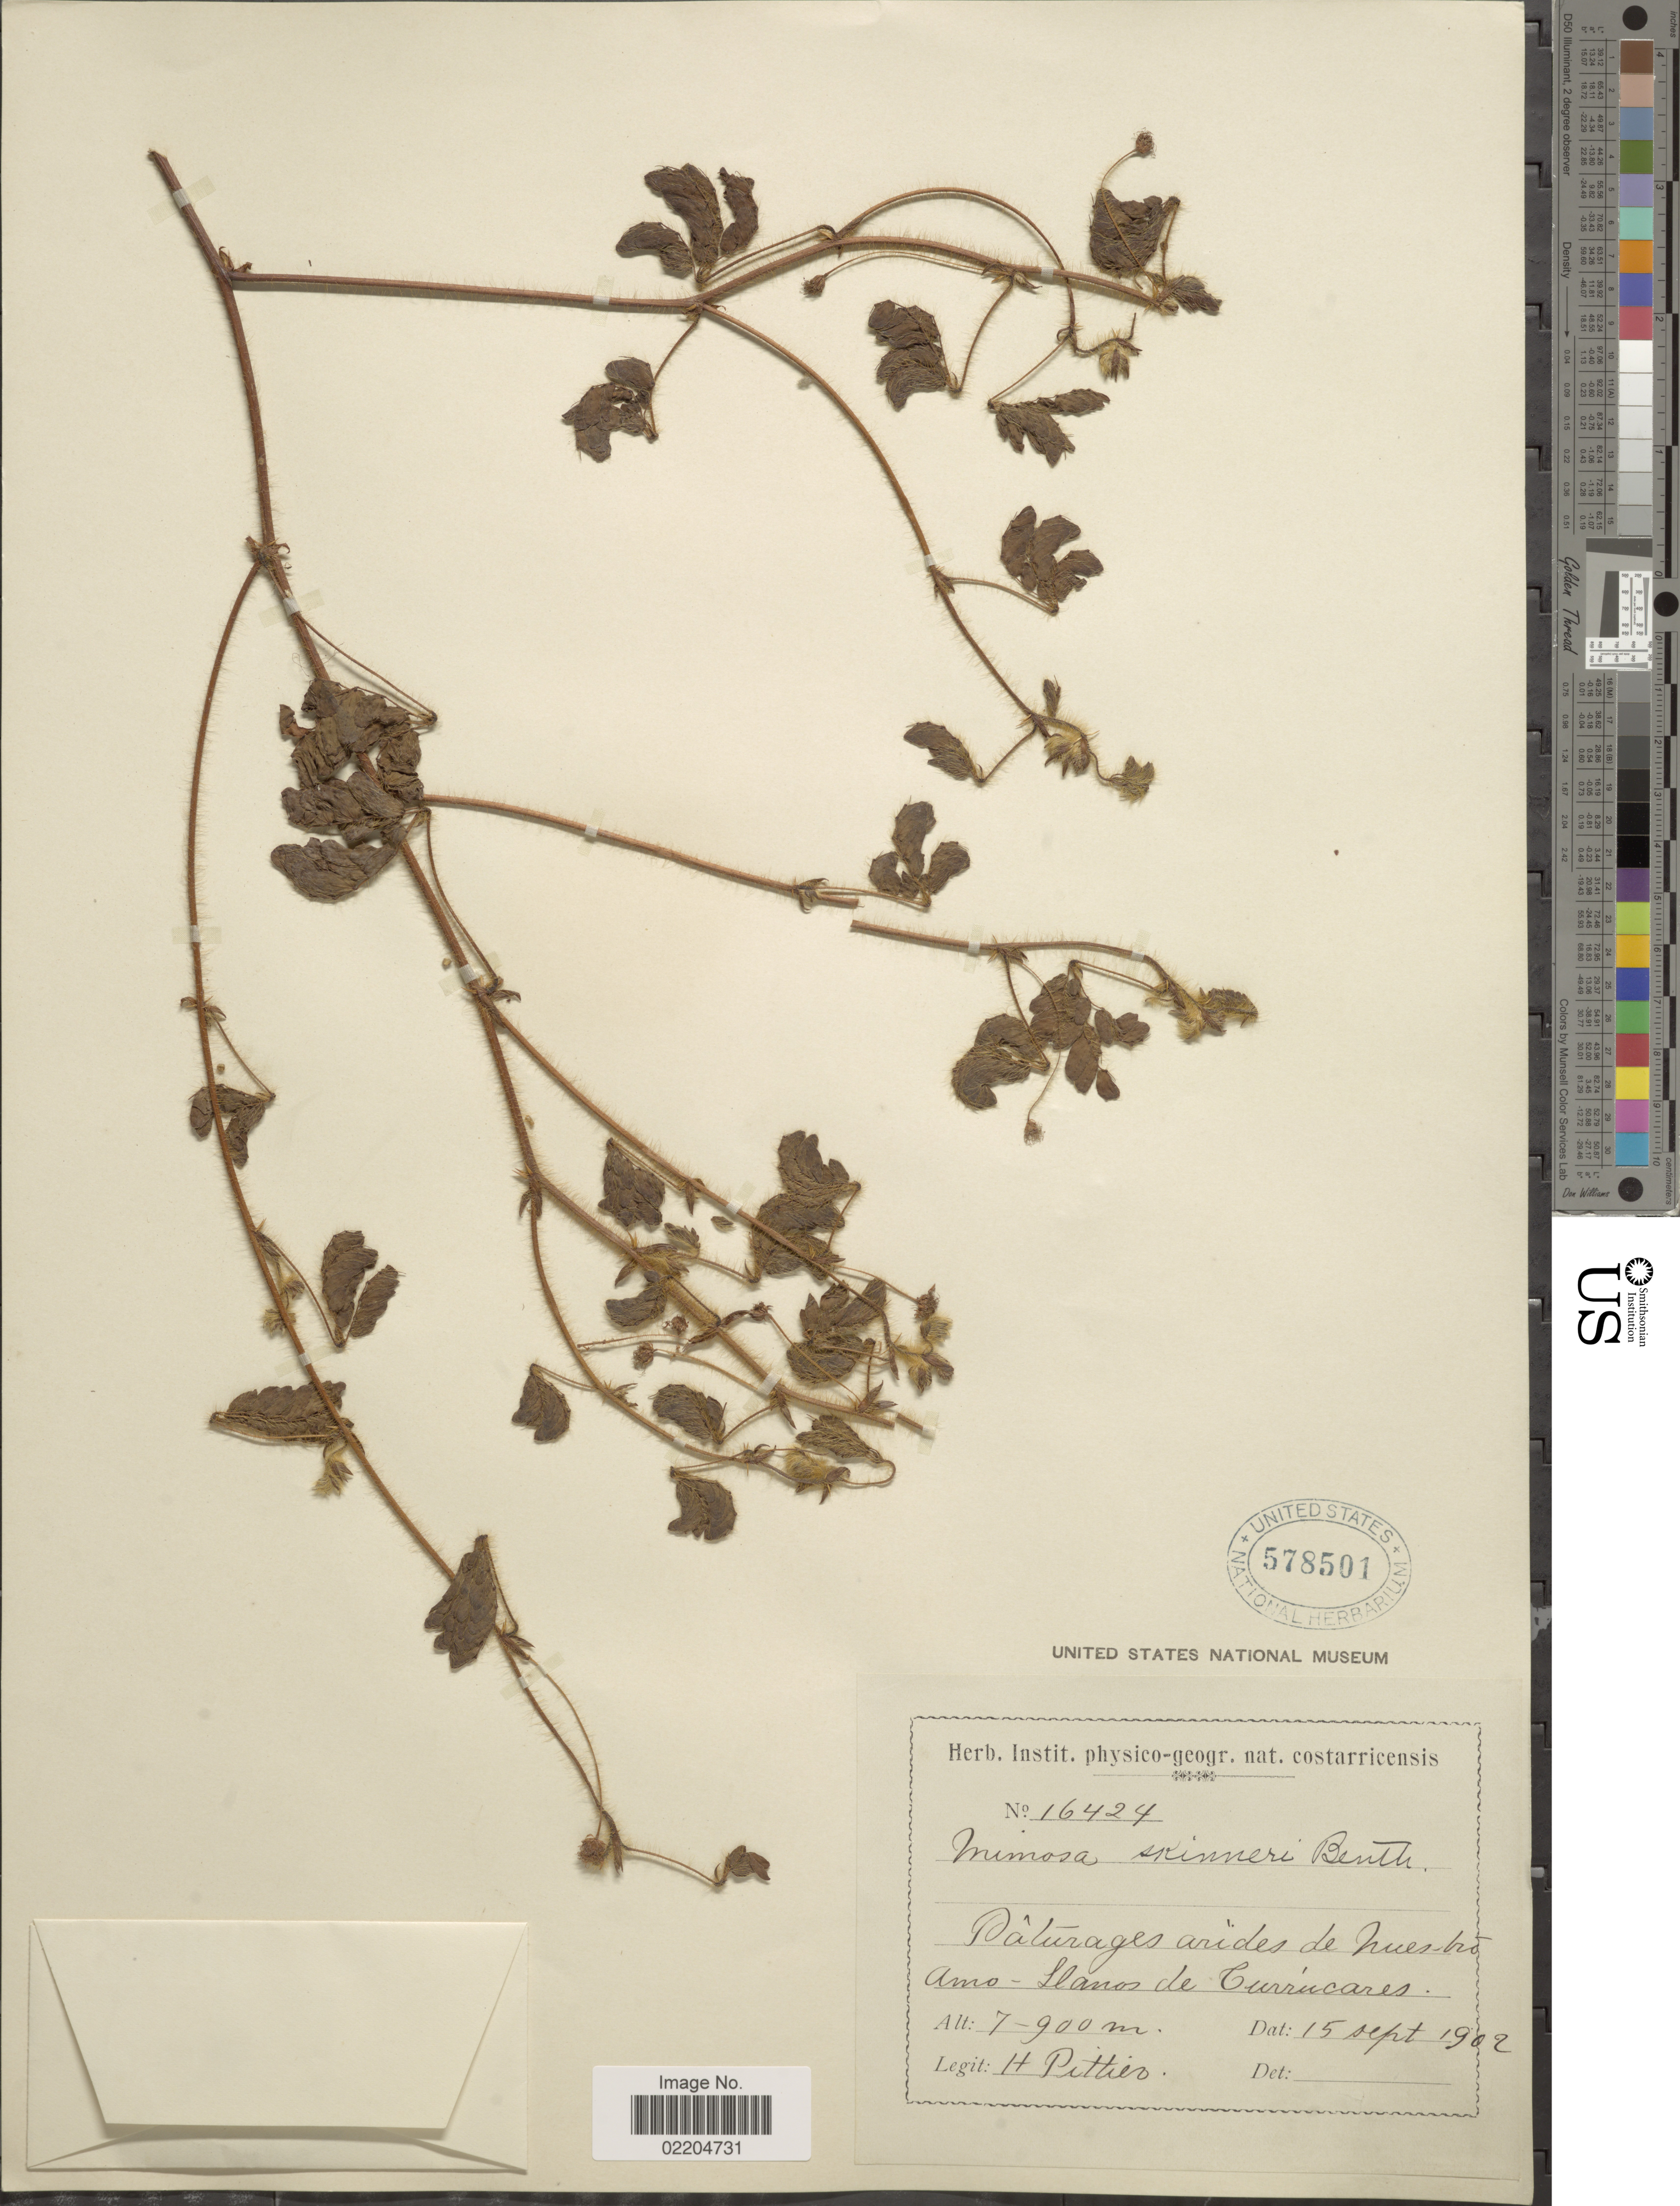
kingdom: Plantae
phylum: Tracheophyta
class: Magnoliopsida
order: Fabales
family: Fabaceae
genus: Mimosa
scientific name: Mimosa skinneri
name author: Benth.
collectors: H. F. Pittier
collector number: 16424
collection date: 1902-09-15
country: Costa Rica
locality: Paturages arides de Nuestro Amo. Llanos de Turrúcares. [arid pastures of Nuestro Amo, plains of Turrúcares]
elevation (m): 700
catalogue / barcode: US 578501